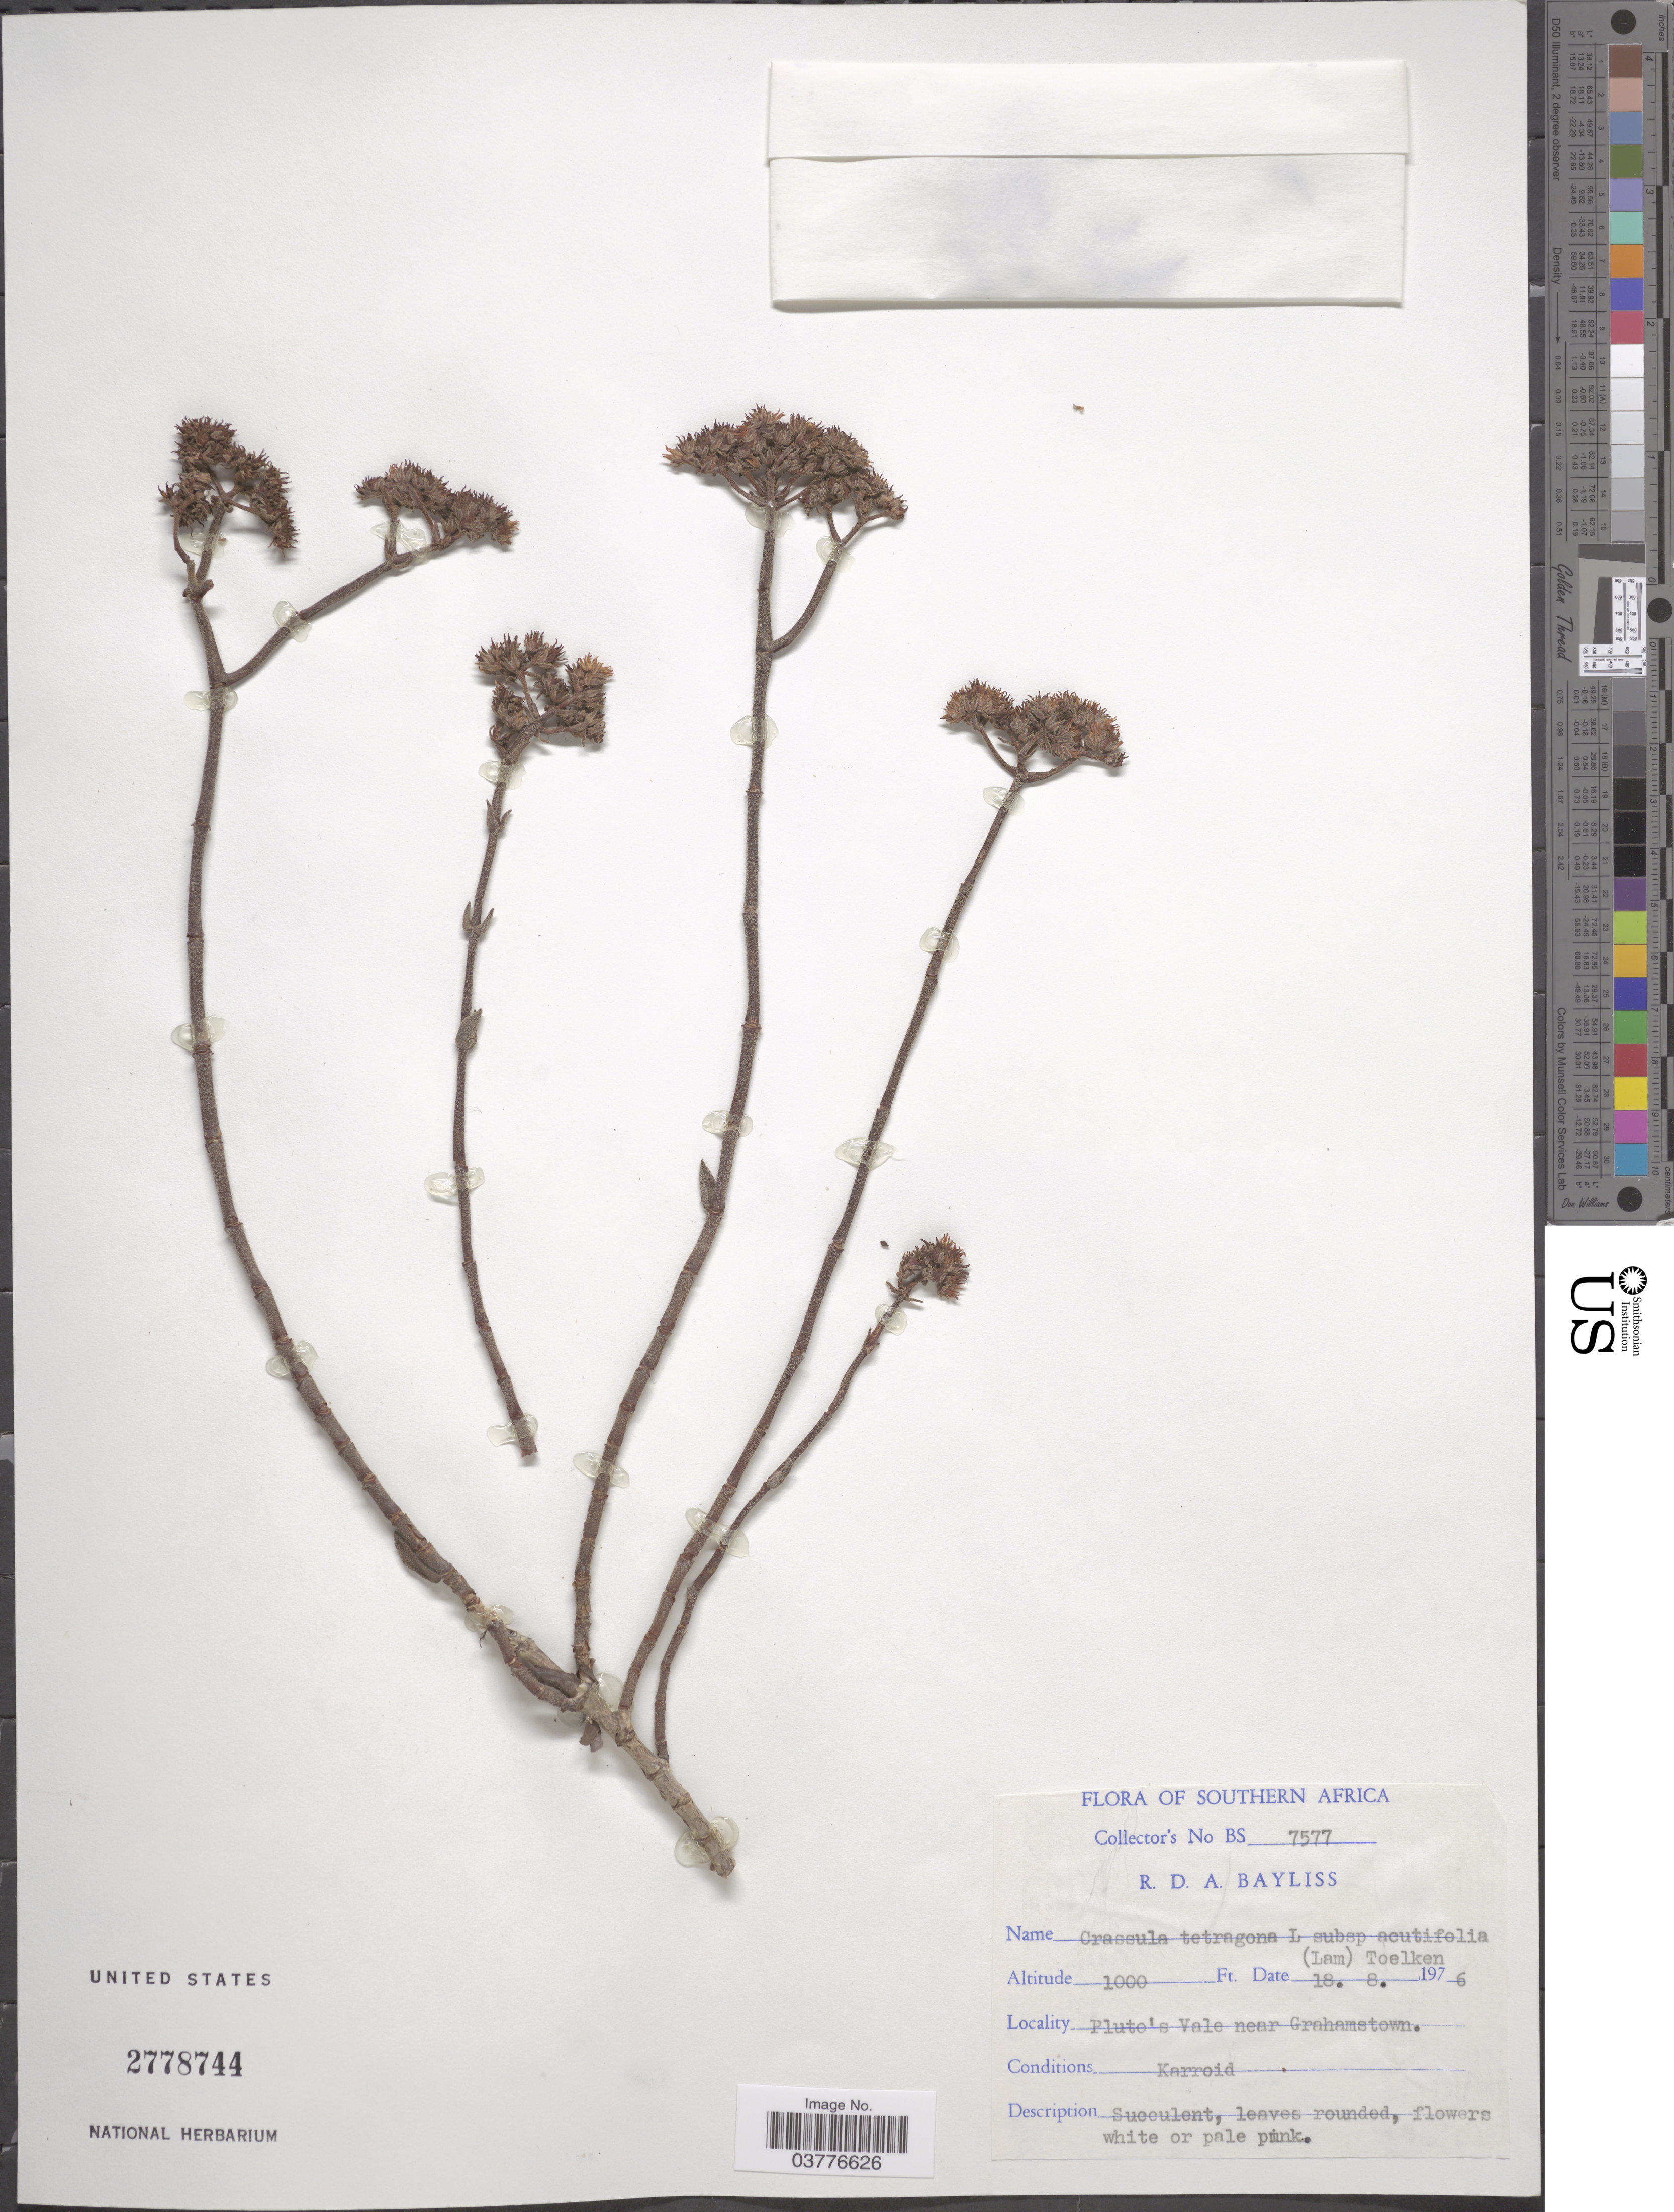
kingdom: Plantae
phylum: Tracheophyta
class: Magnoliopsida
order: Saxifragales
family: Crassulaceae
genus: Crassula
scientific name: Crassula tetragona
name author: L.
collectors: R. Bayliss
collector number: BS7577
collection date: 1976-08-18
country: South Africa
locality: Southern Africa. Pluto's Vale near Grahamstown.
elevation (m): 305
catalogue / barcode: US 2778744